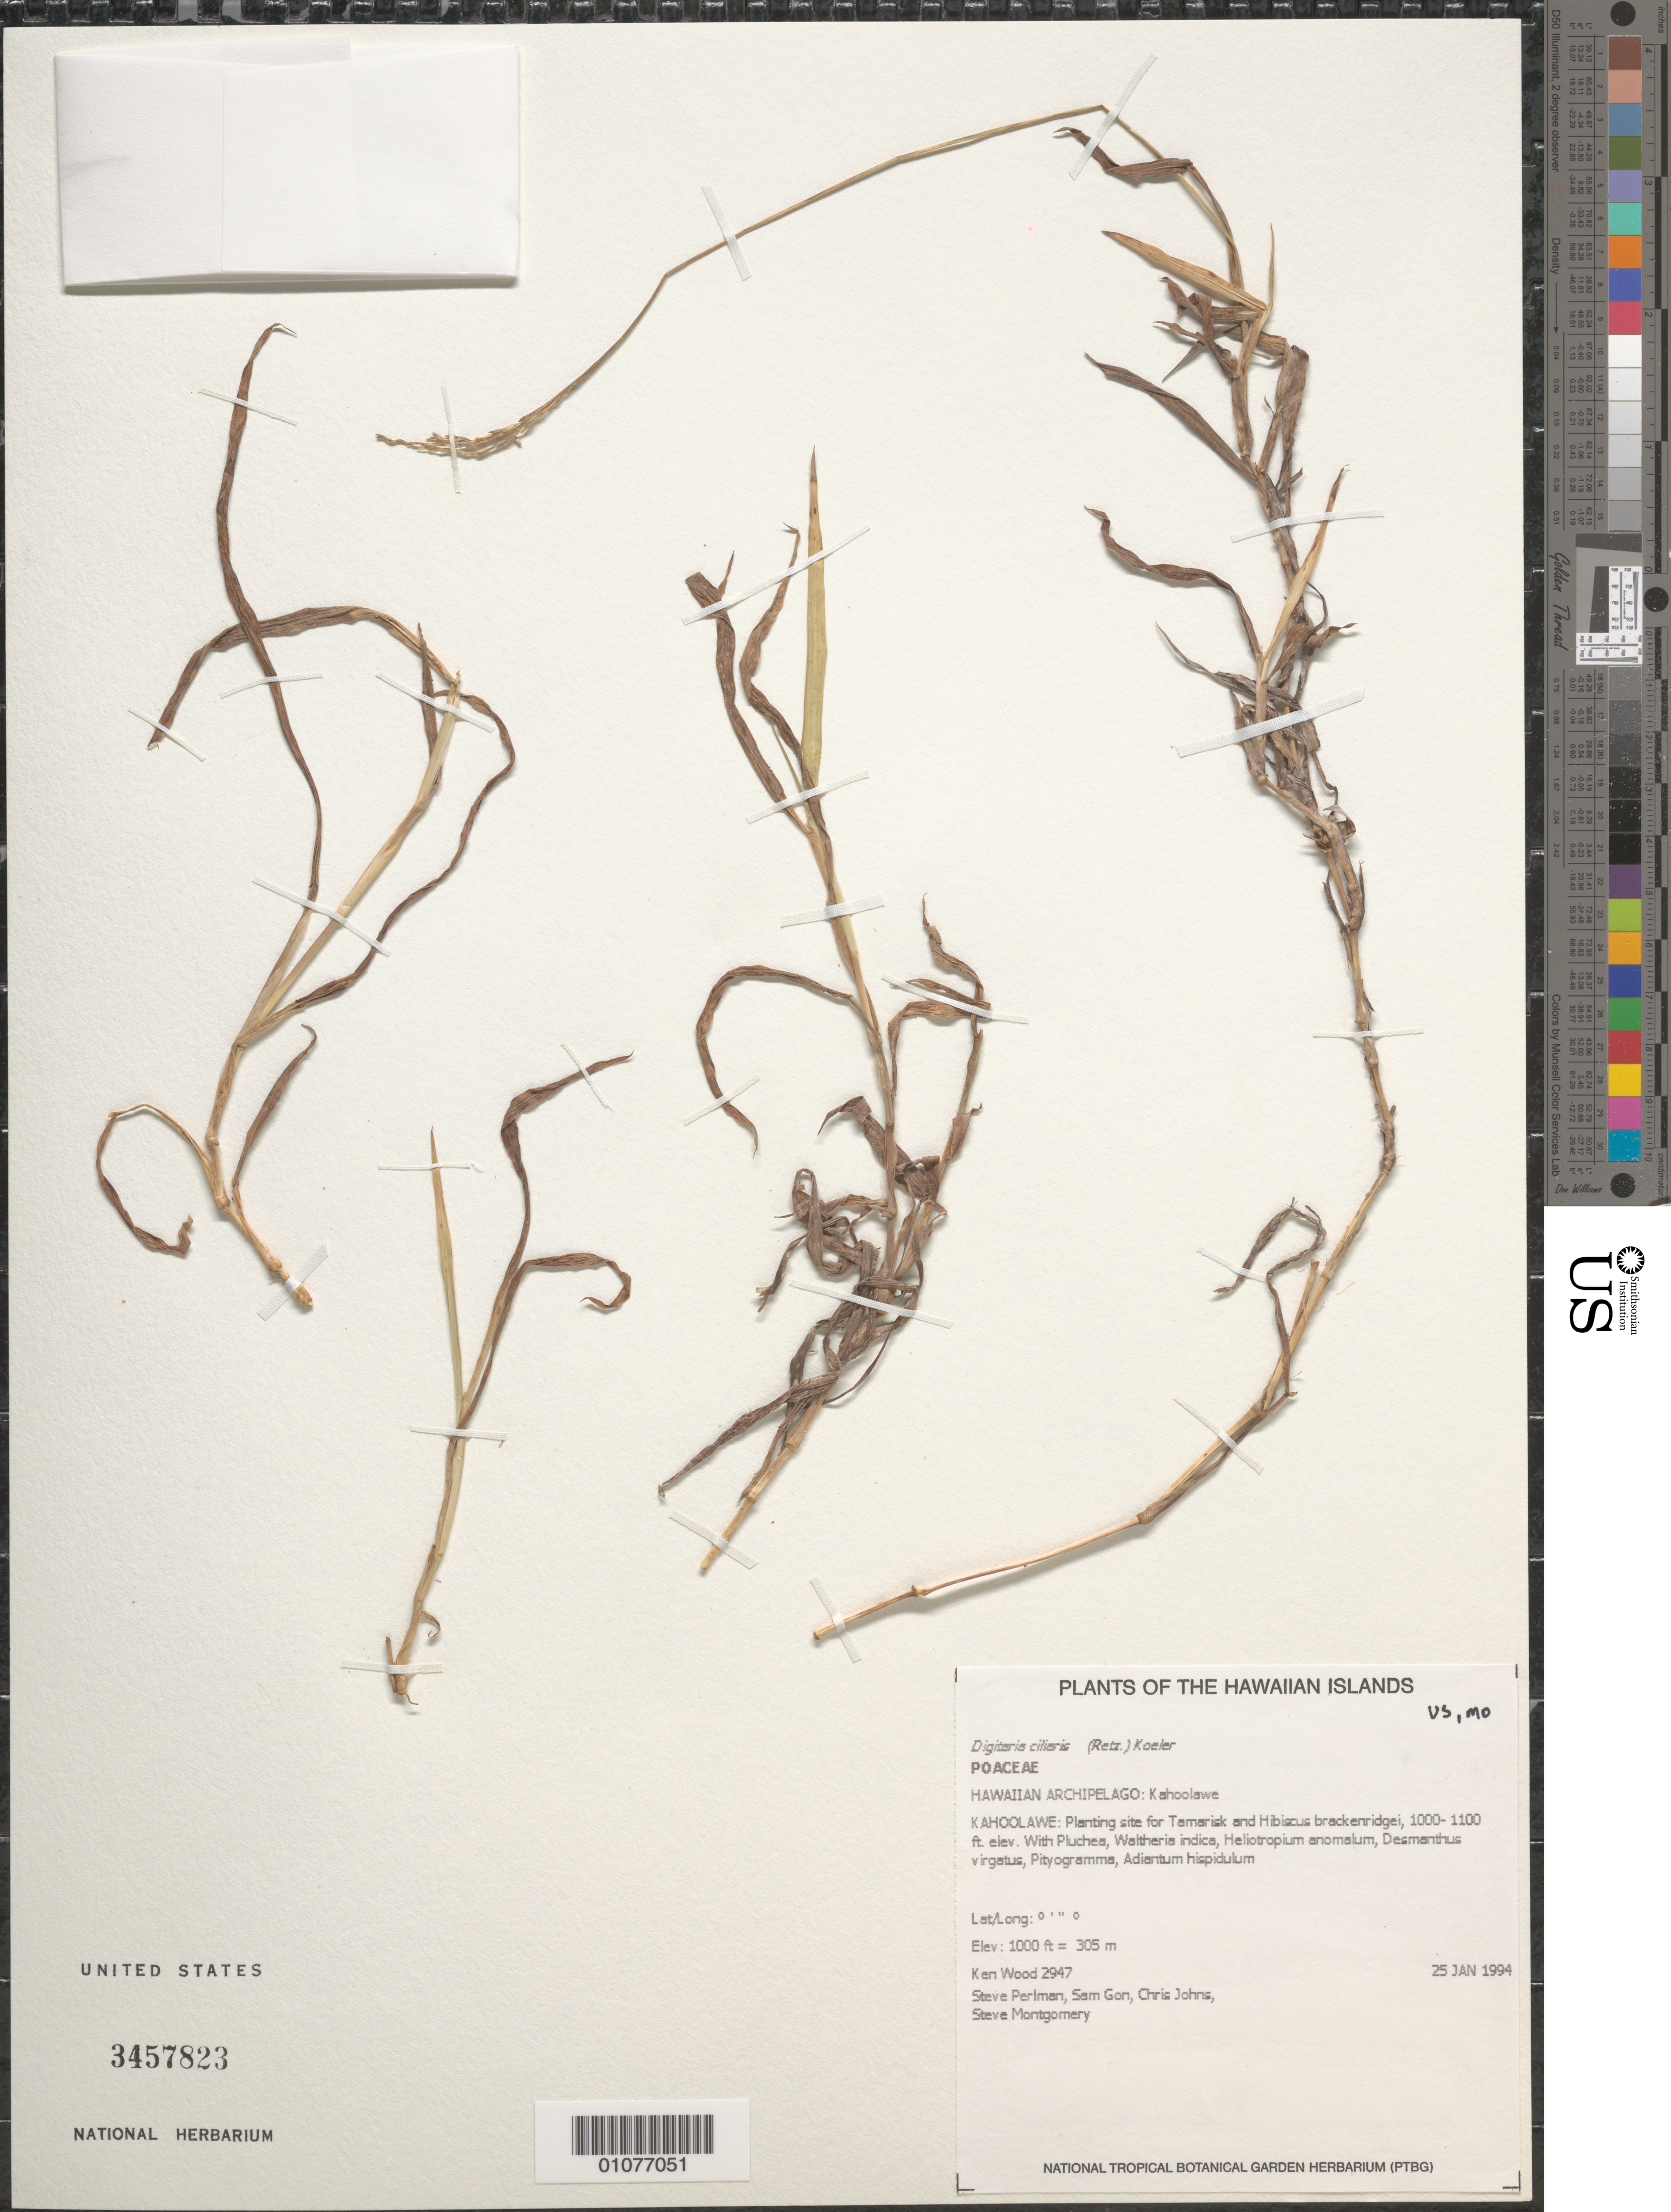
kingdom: Plantae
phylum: Tracheophyta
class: Liliopsida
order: Poales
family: Poaceae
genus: Digitaria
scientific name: Digitaria ciliaris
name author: (Retz.) Koeler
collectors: K. R. Wood, S. P. Perlman, S. Gon, C. Johns & S. Montgomery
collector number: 2947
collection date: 1994-01-25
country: United States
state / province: Hawaii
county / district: Maui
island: Kaho'olawe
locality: Planting site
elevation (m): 305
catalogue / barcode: US 3457823